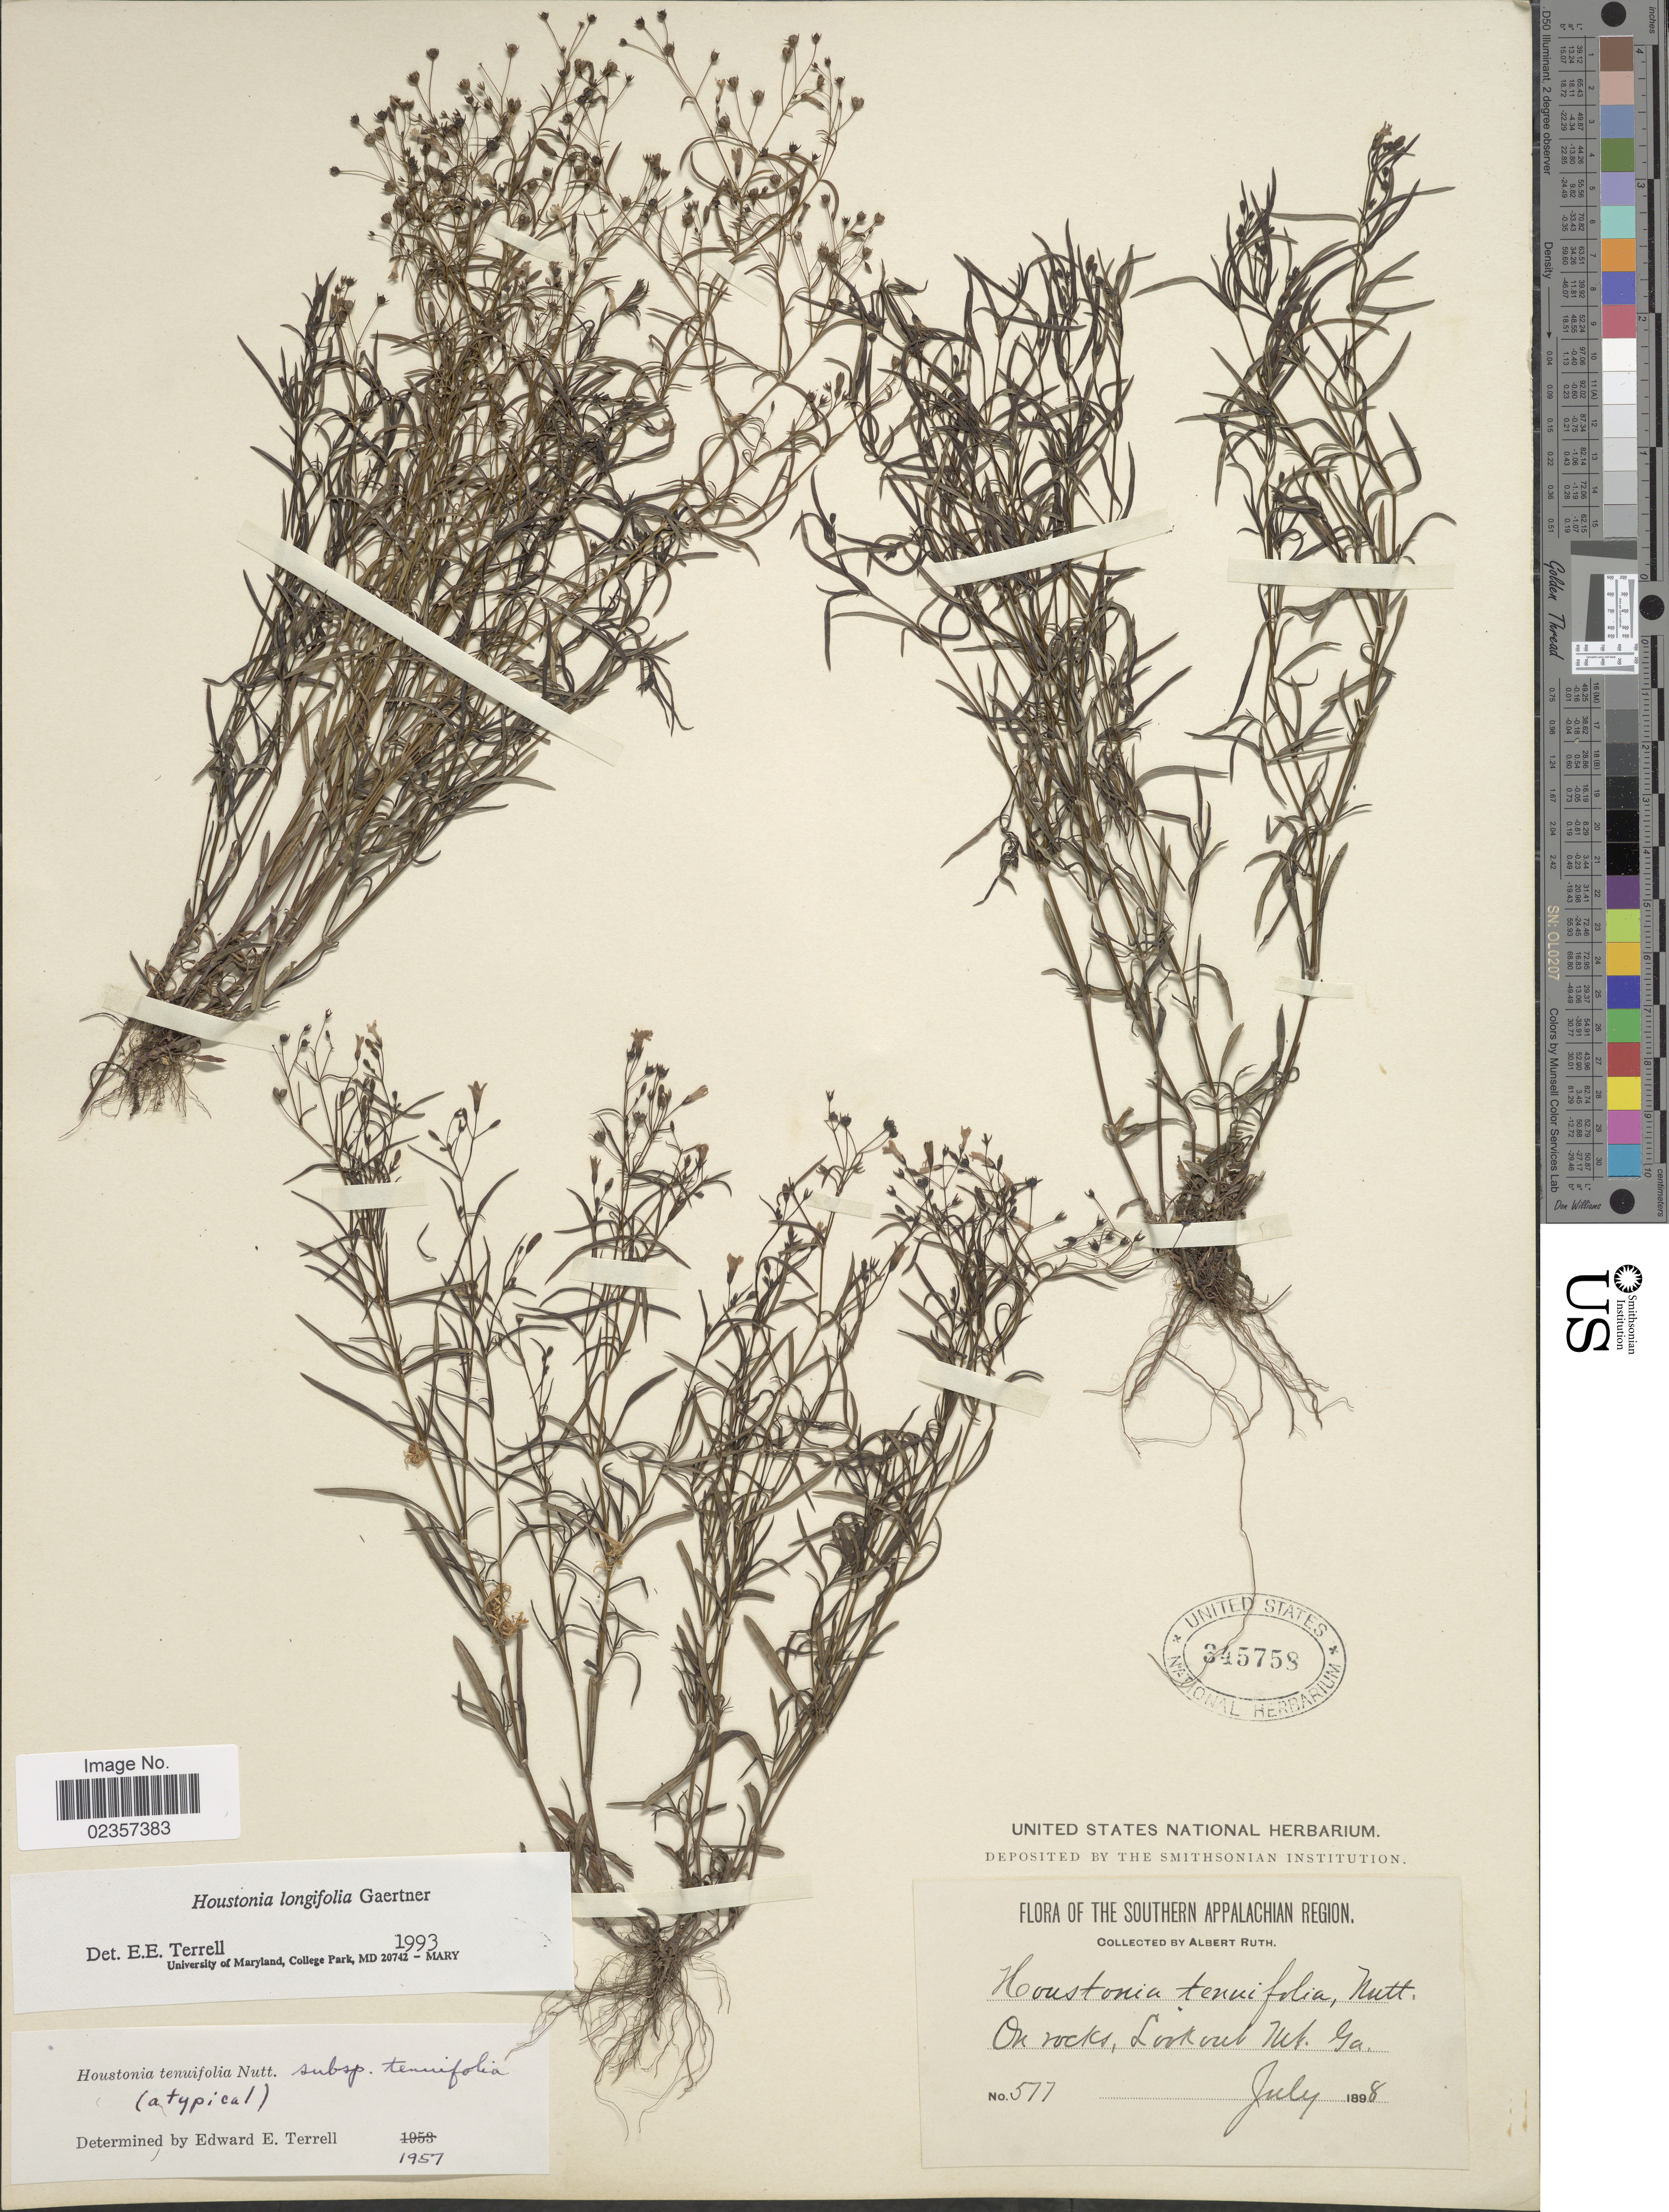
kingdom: Plantae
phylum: Tracheophyta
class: Magnoliopsida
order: Gentianales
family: Rubiaceae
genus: Houstonia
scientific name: Houstonia longifolia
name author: Gaertn.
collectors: A. Ruth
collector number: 577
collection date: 1898-07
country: United States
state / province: Georgia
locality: Southern Appalachian Region. On rocks, Lookout Mt.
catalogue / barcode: US 345758